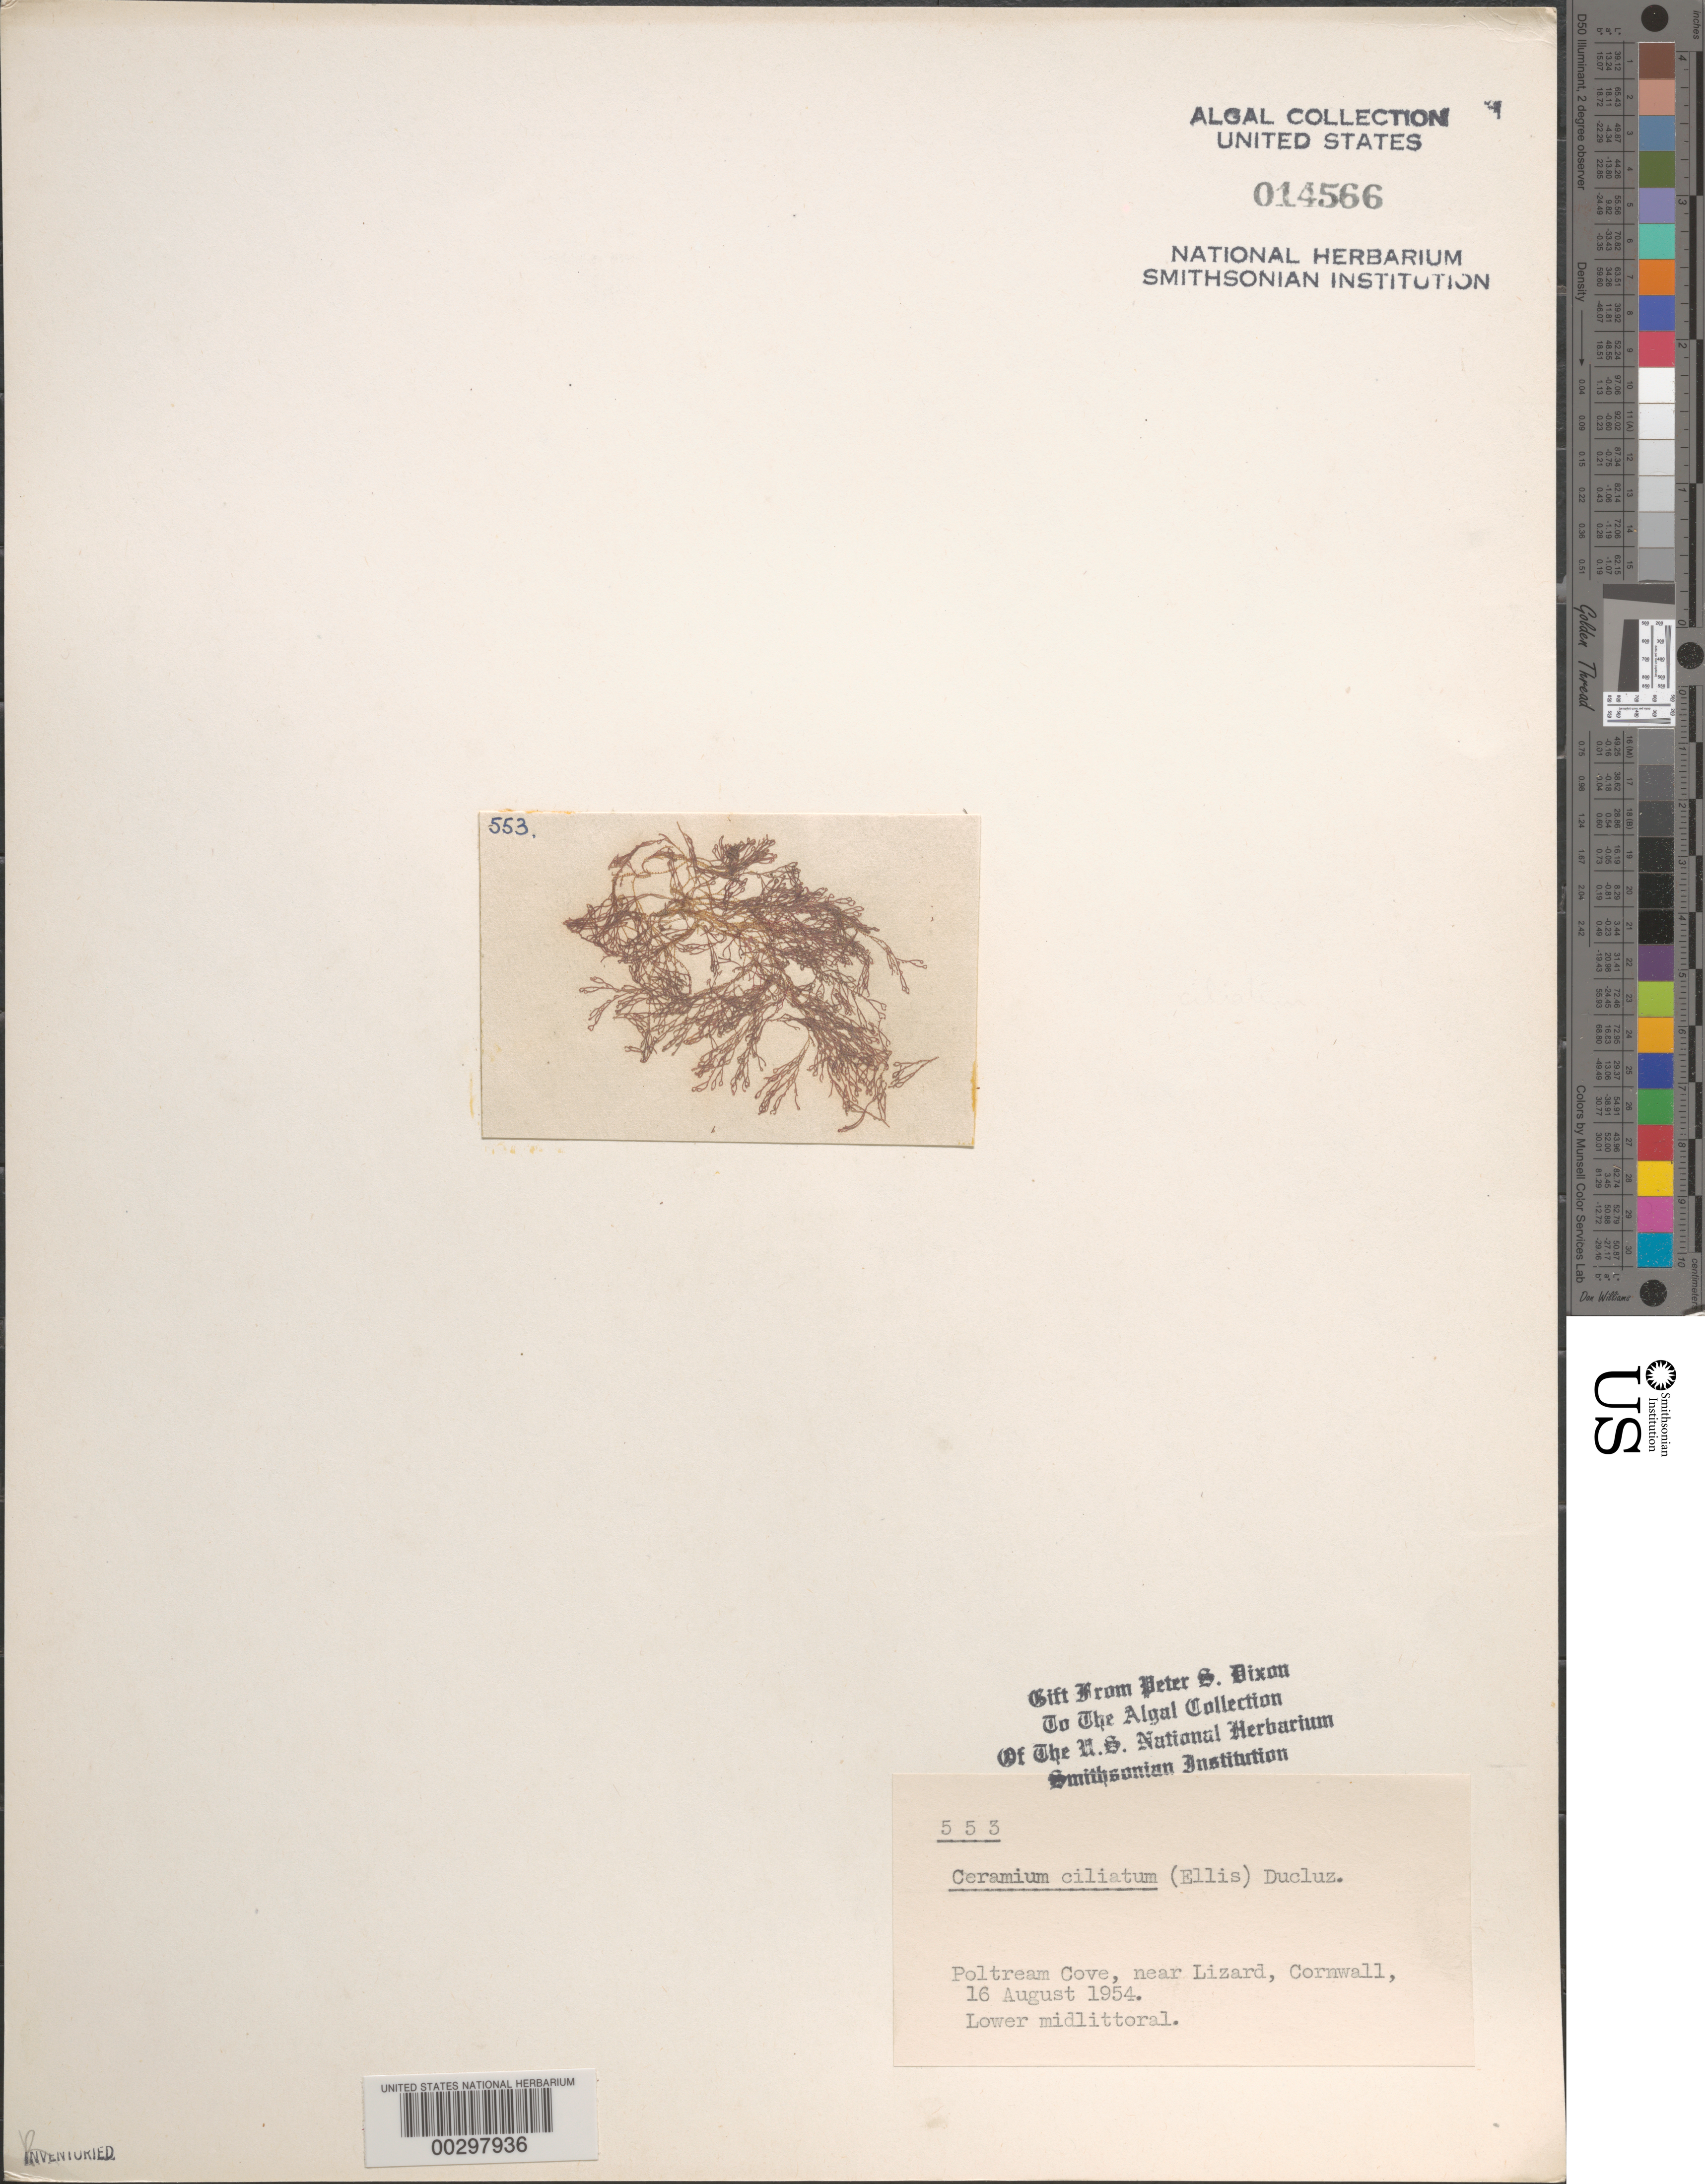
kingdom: Plantae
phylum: Rhodophyta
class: Florideophyceae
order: Ceramiales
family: Ceramiaceae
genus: Ceramium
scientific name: Ceramium ciliatum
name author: (J. Ellis) Ducluzeau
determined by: Dixon, P. S.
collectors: P. S. Dixon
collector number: PSD 553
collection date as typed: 16 Aug 1954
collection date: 1954-08-16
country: United Kingdom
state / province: England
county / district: Cornwall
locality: Poltream Cove, near Lizard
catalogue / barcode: US 14566